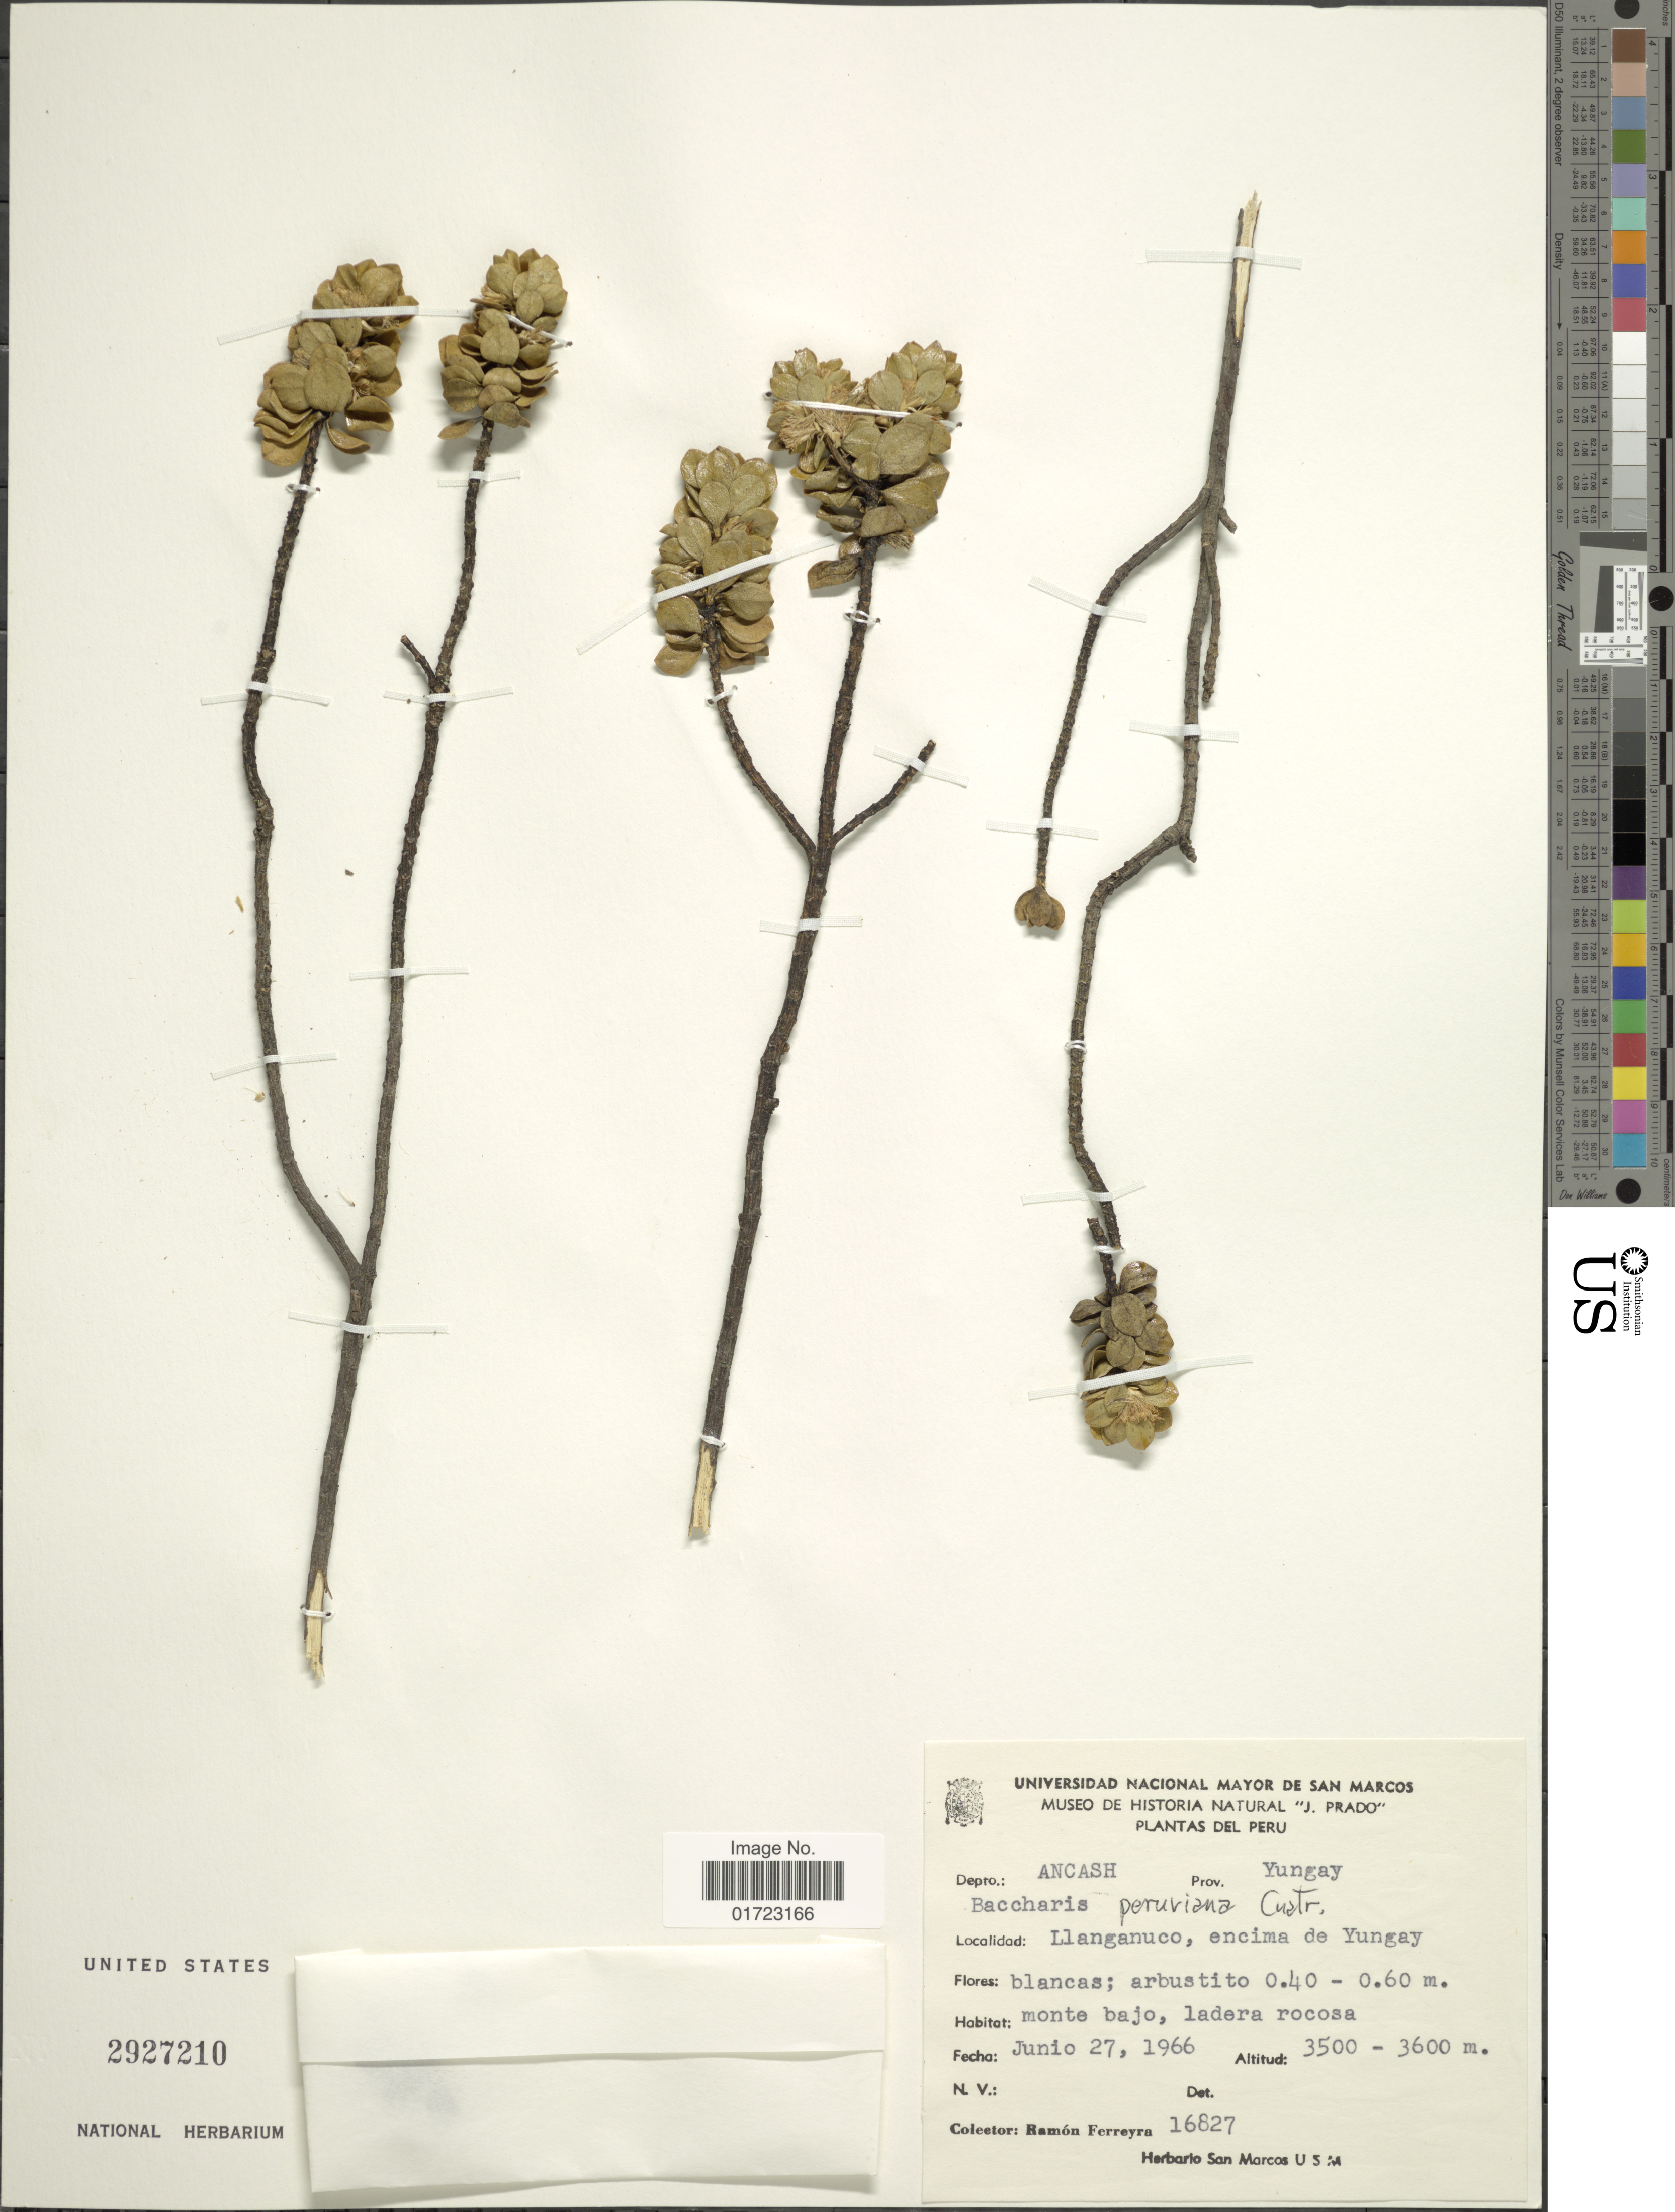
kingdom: Plantae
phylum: Tracheophyta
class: Magnoliopsida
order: Asterales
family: Asteraceae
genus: Baccharis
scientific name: Baccharis peruviana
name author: Cuatrec.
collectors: R. A. Ferreyra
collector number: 16827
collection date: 1966-06-27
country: Peru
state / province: Ancash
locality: Priv. Yungay. llanganuco, encima de Yungay.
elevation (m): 3500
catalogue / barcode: US 2927210